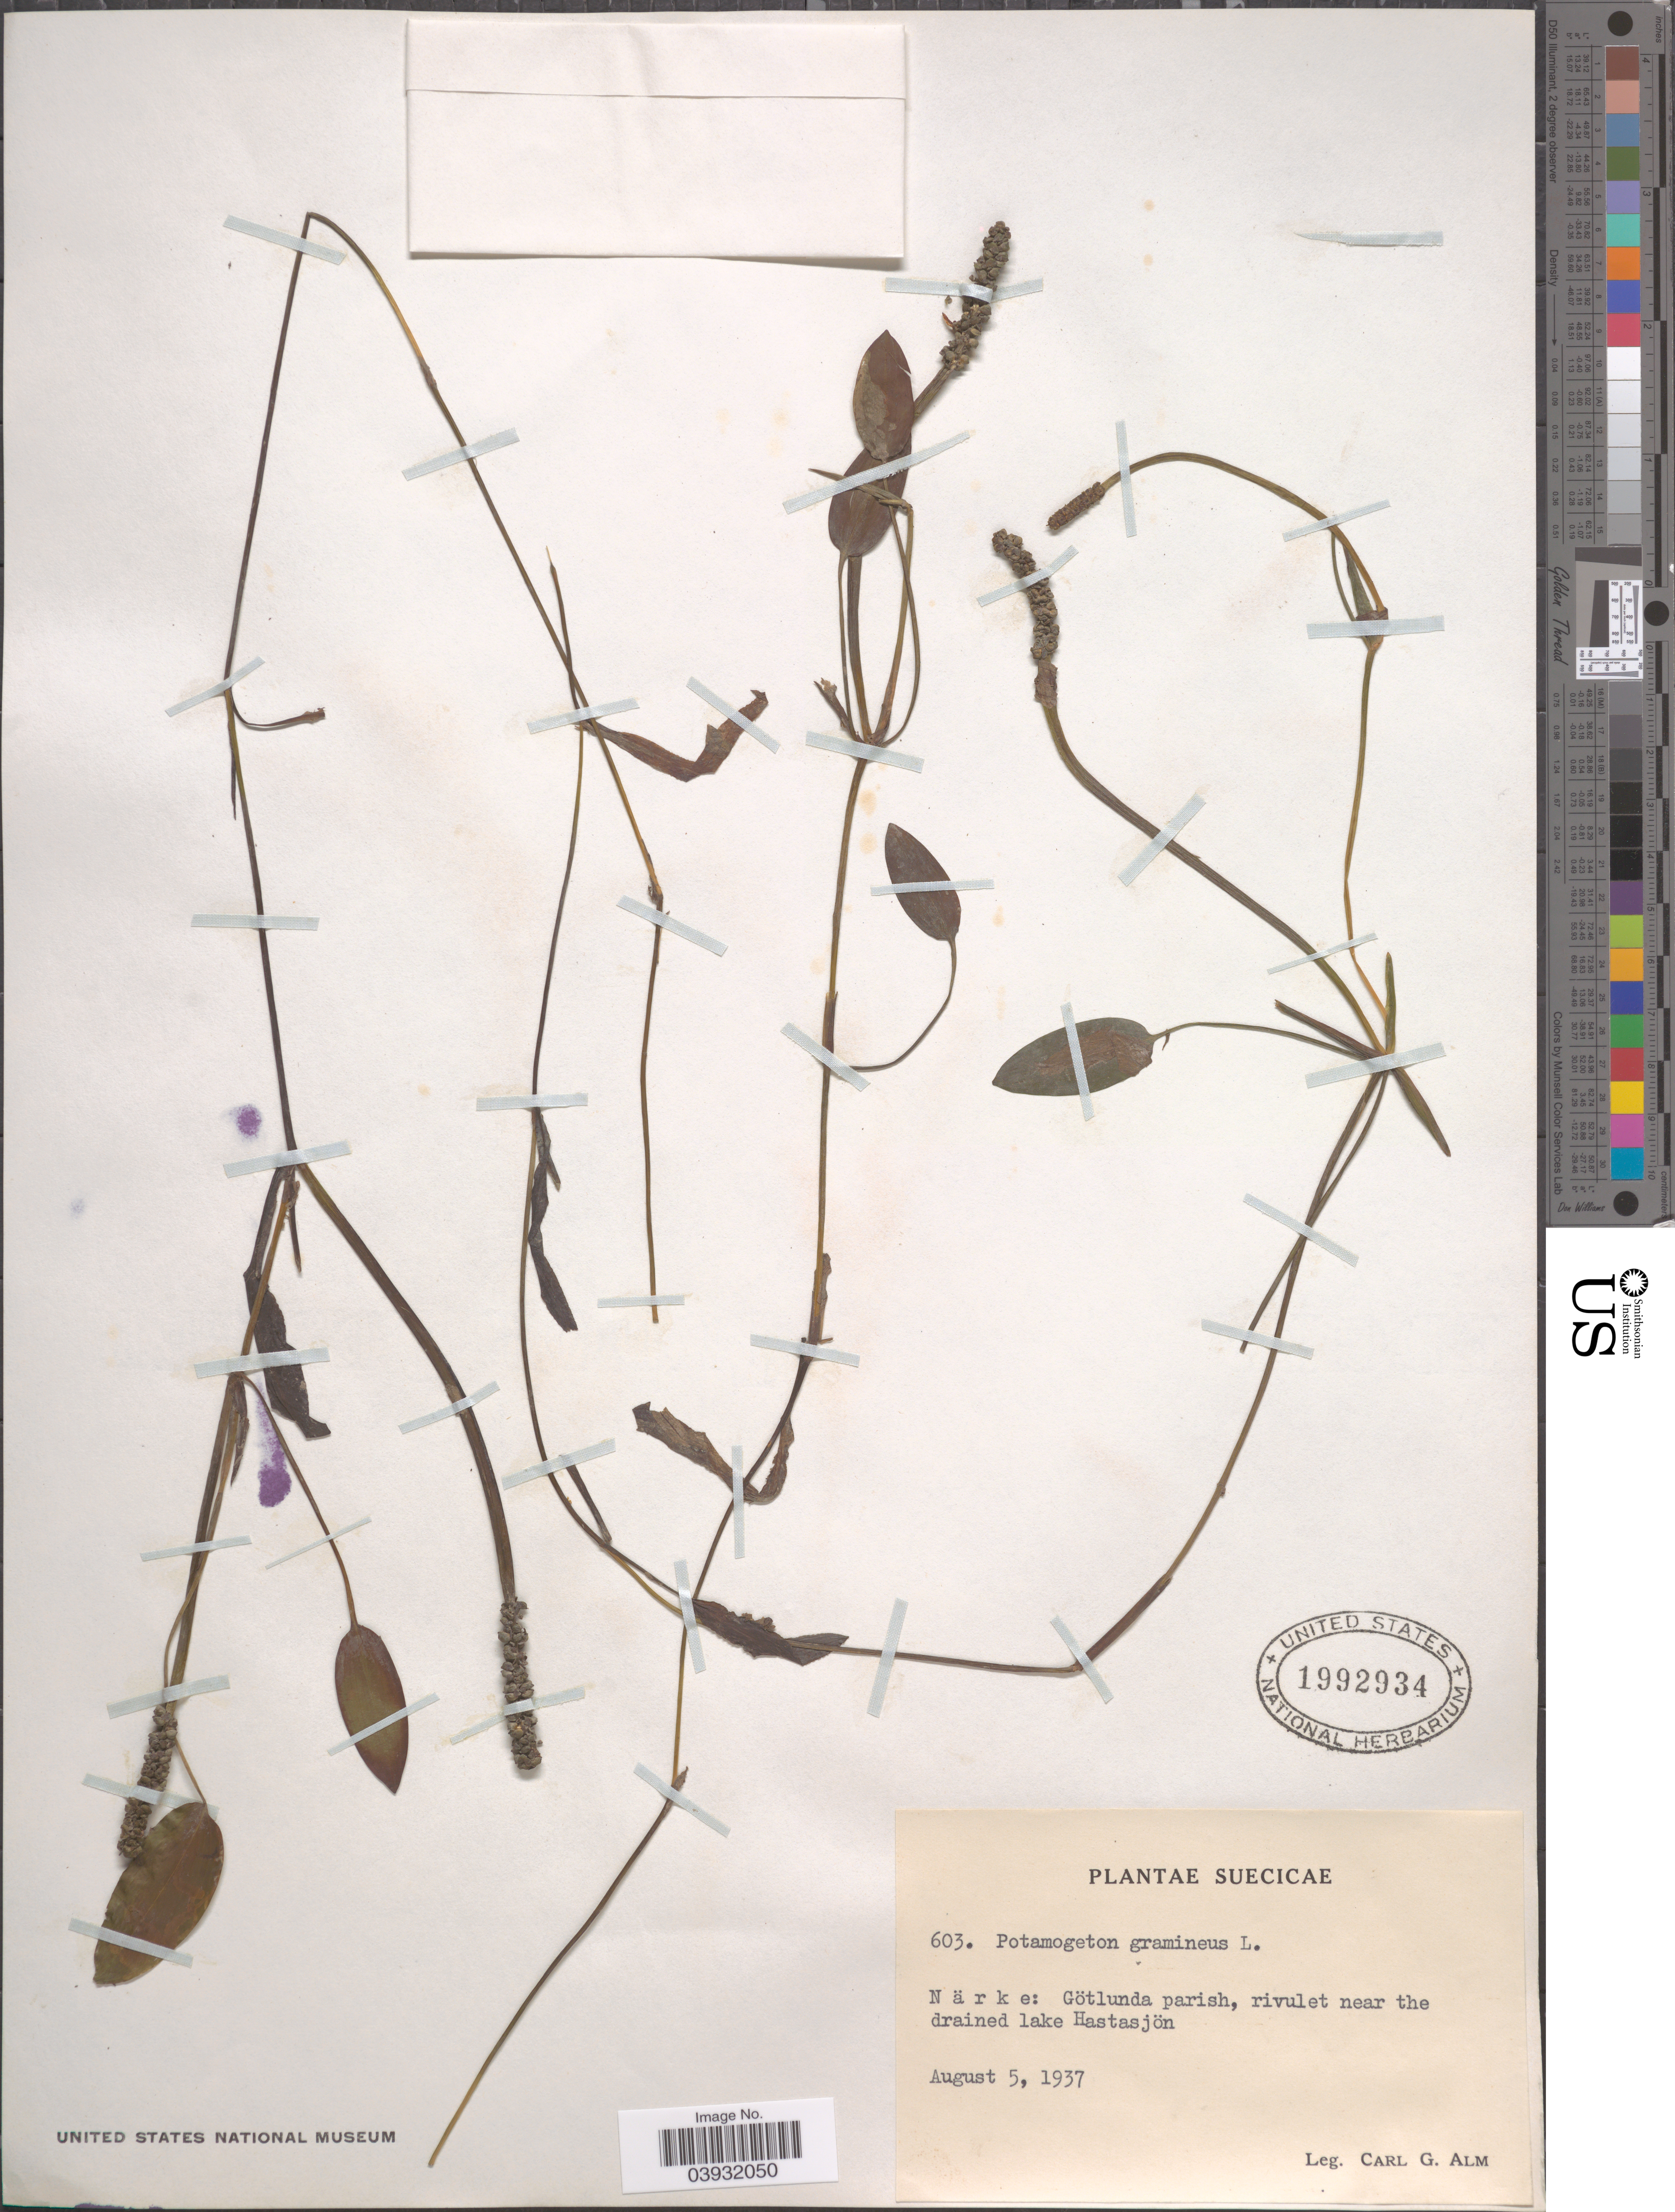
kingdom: Plantae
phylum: Tracheophyta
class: Liliopsida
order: Alismatales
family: Potamogetonaceae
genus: Potamogeton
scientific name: Potamogeton gramineus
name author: L.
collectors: C. G. Alm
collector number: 603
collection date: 1937-08-05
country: Sweden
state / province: Gotland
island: Gotland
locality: Suecicae. Närke: Götlunda parish, rivulet near the drained lake Hastasjön.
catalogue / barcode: US 1992934